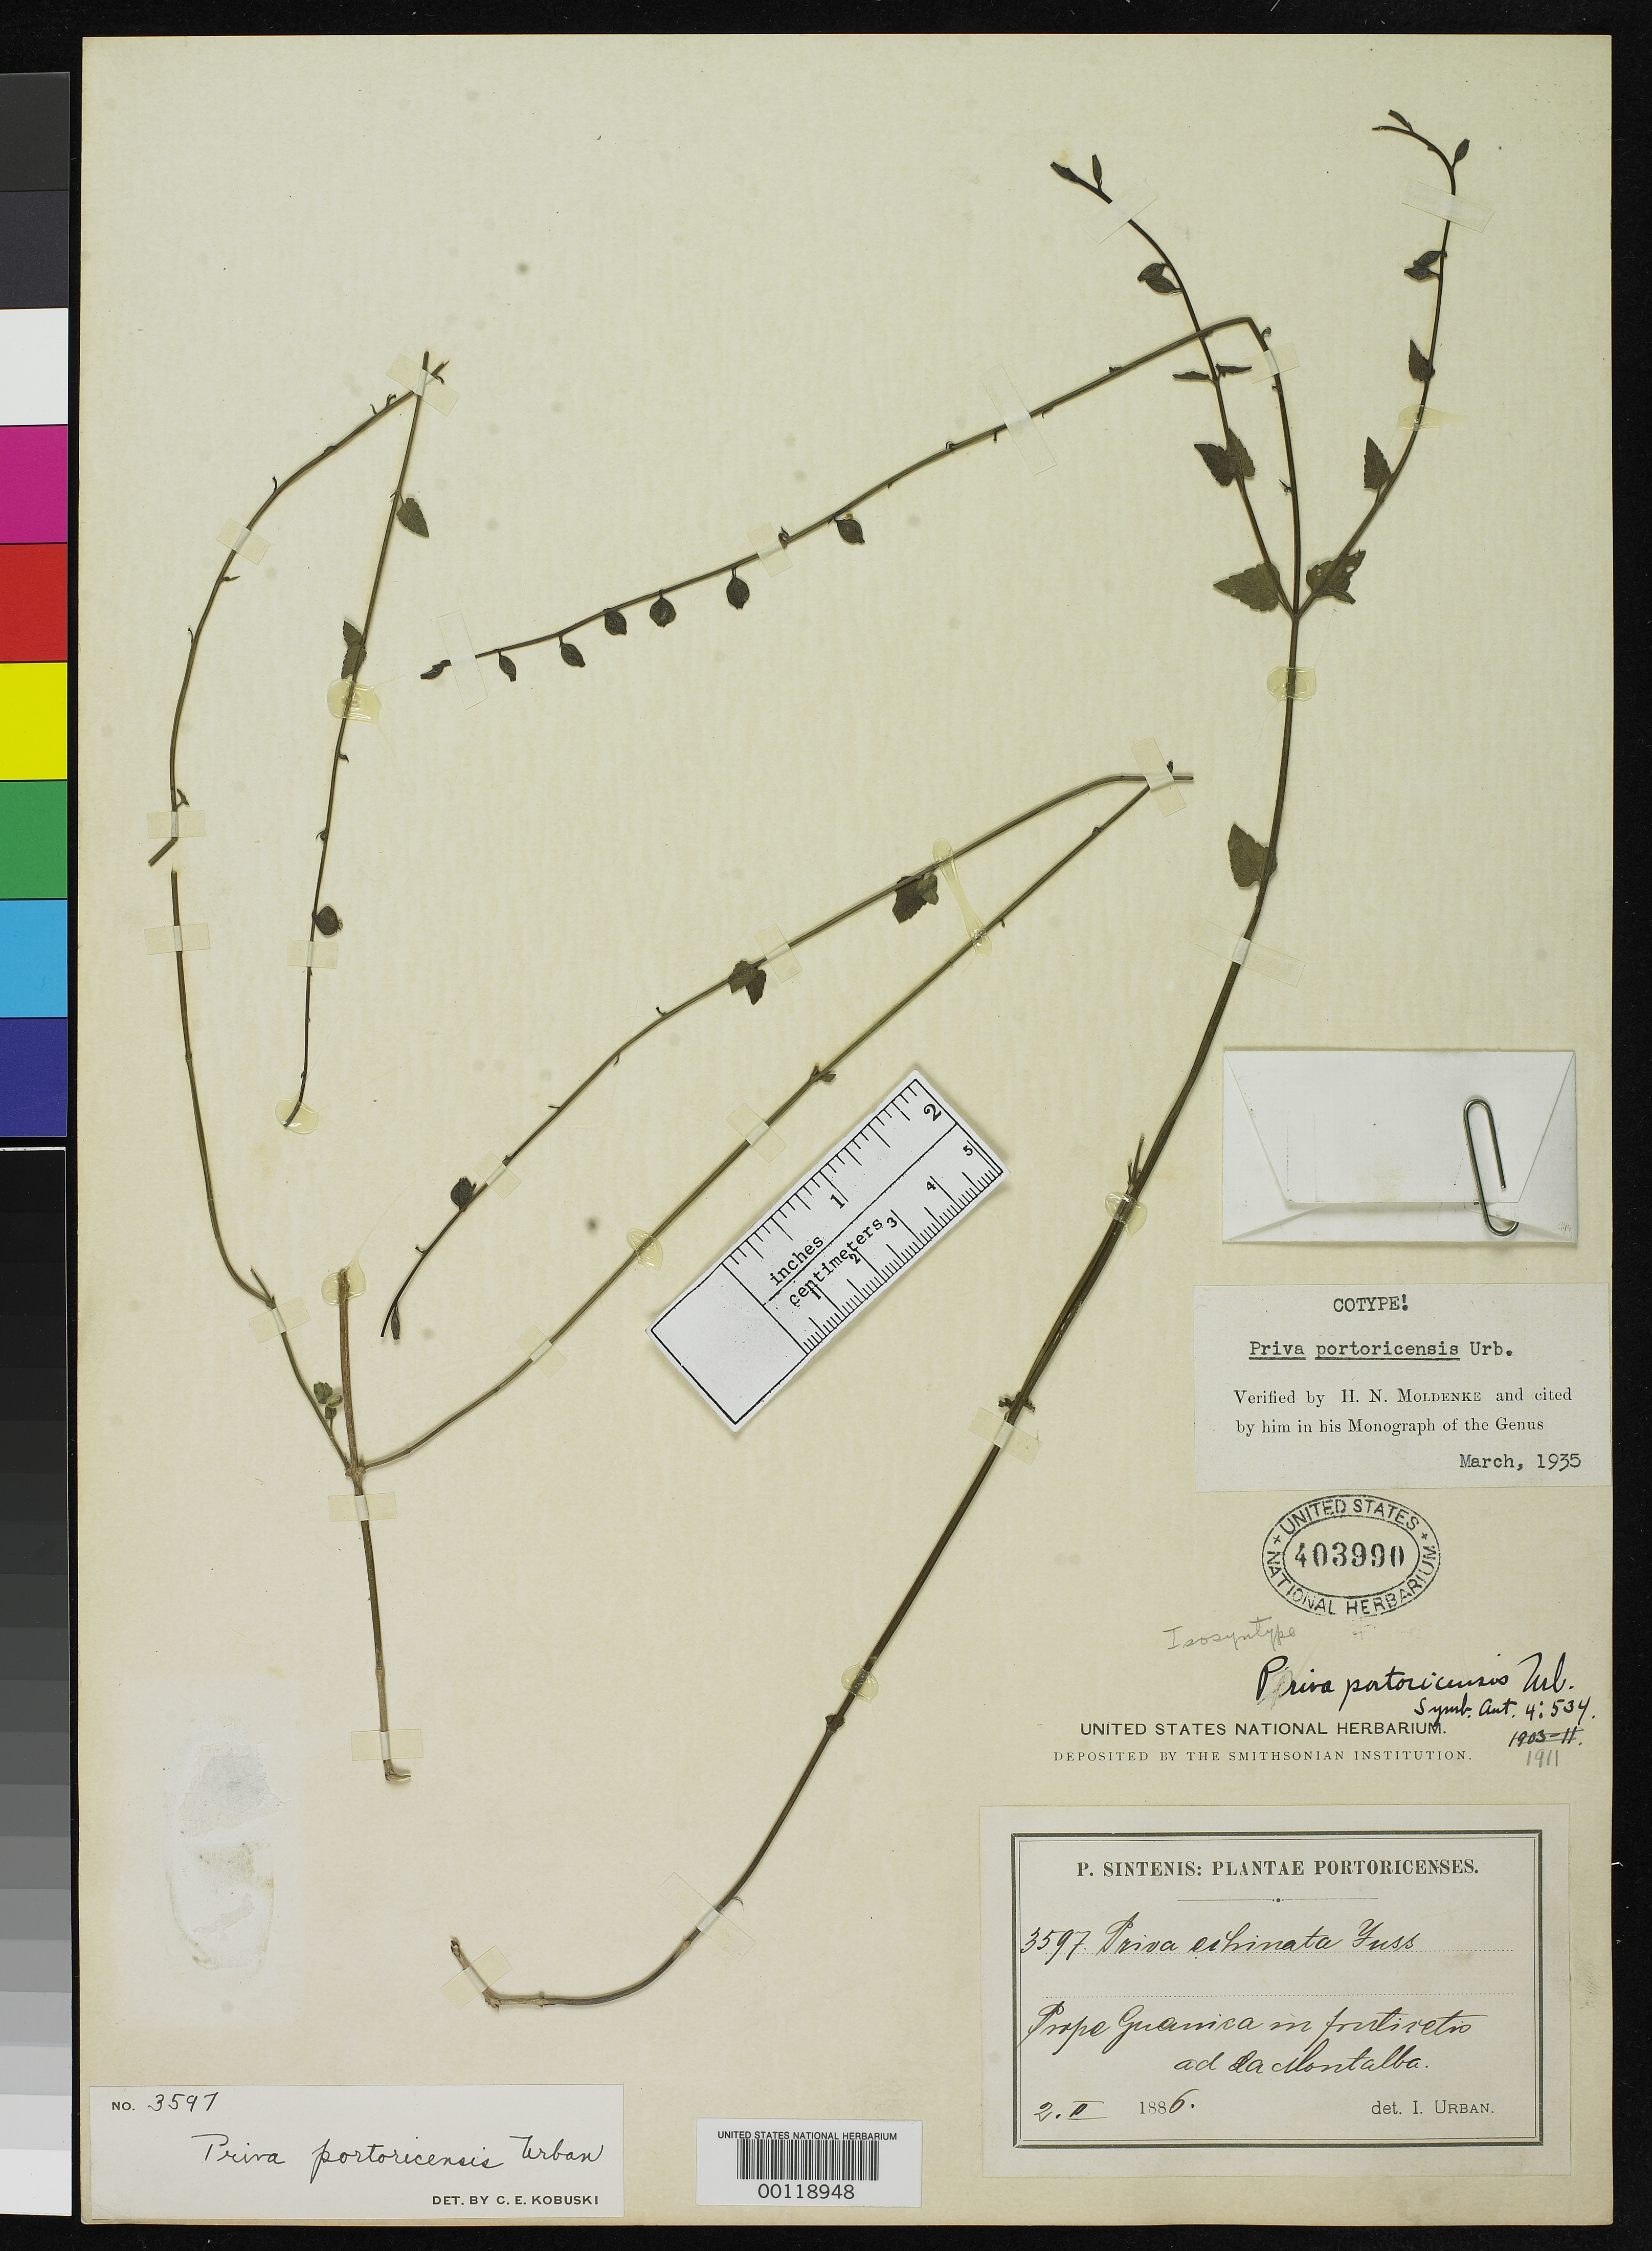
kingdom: Plantae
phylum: Tracheophyta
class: Magnoliopsida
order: Lamiales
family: Verbenaceae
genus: Priva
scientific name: Priva portoricensis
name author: Urb.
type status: Isosyntype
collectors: P. Sintenis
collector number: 3597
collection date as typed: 02 Feb 1886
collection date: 1886-02-02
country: Puerto Rico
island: Greater Antilles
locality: Near Guanica.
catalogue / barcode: US 403990